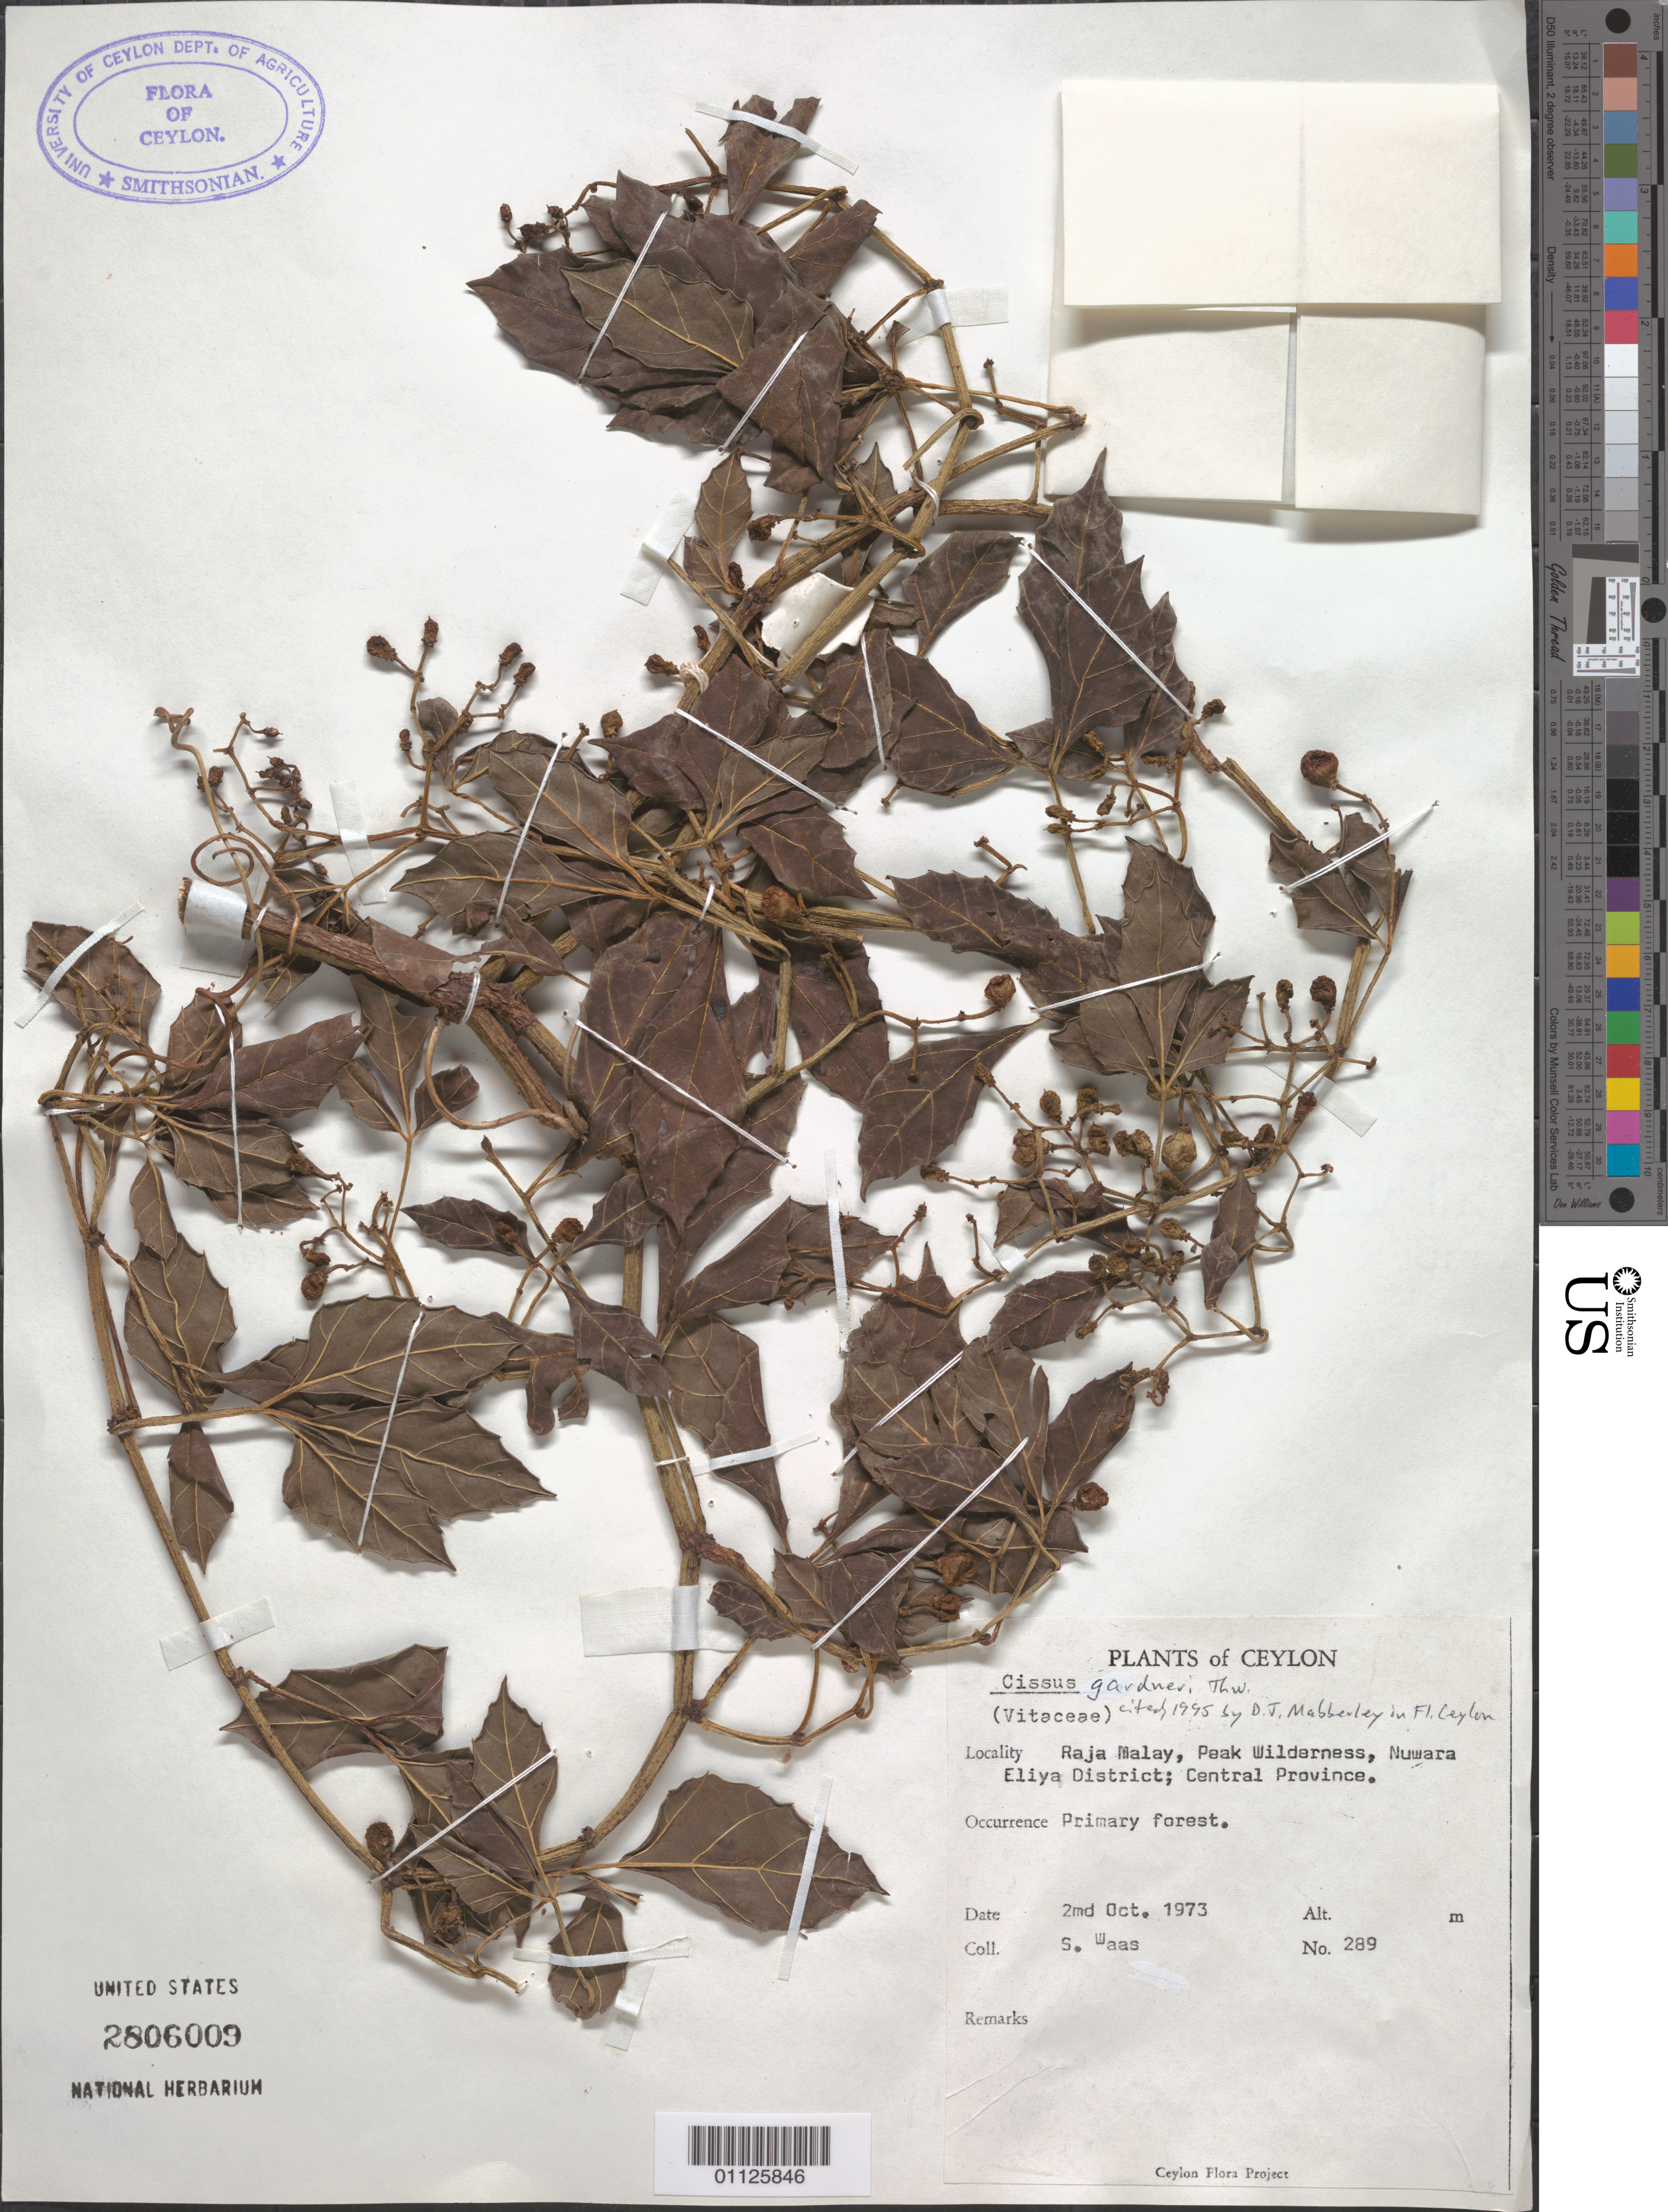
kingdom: Plantae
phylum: Tracheophyta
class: Magnoliopsida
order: Vitales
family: Vitaceae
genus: Cissus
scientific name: Cissus gardneri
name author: Thwaites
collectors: S. Waas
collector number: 289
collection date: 1973-10-02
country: Sri Lanka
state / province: Central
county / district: Nuwara Eliya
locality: Raja Malay, Peak Wilderness.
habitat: Primary forest.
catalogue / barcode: US 2806009